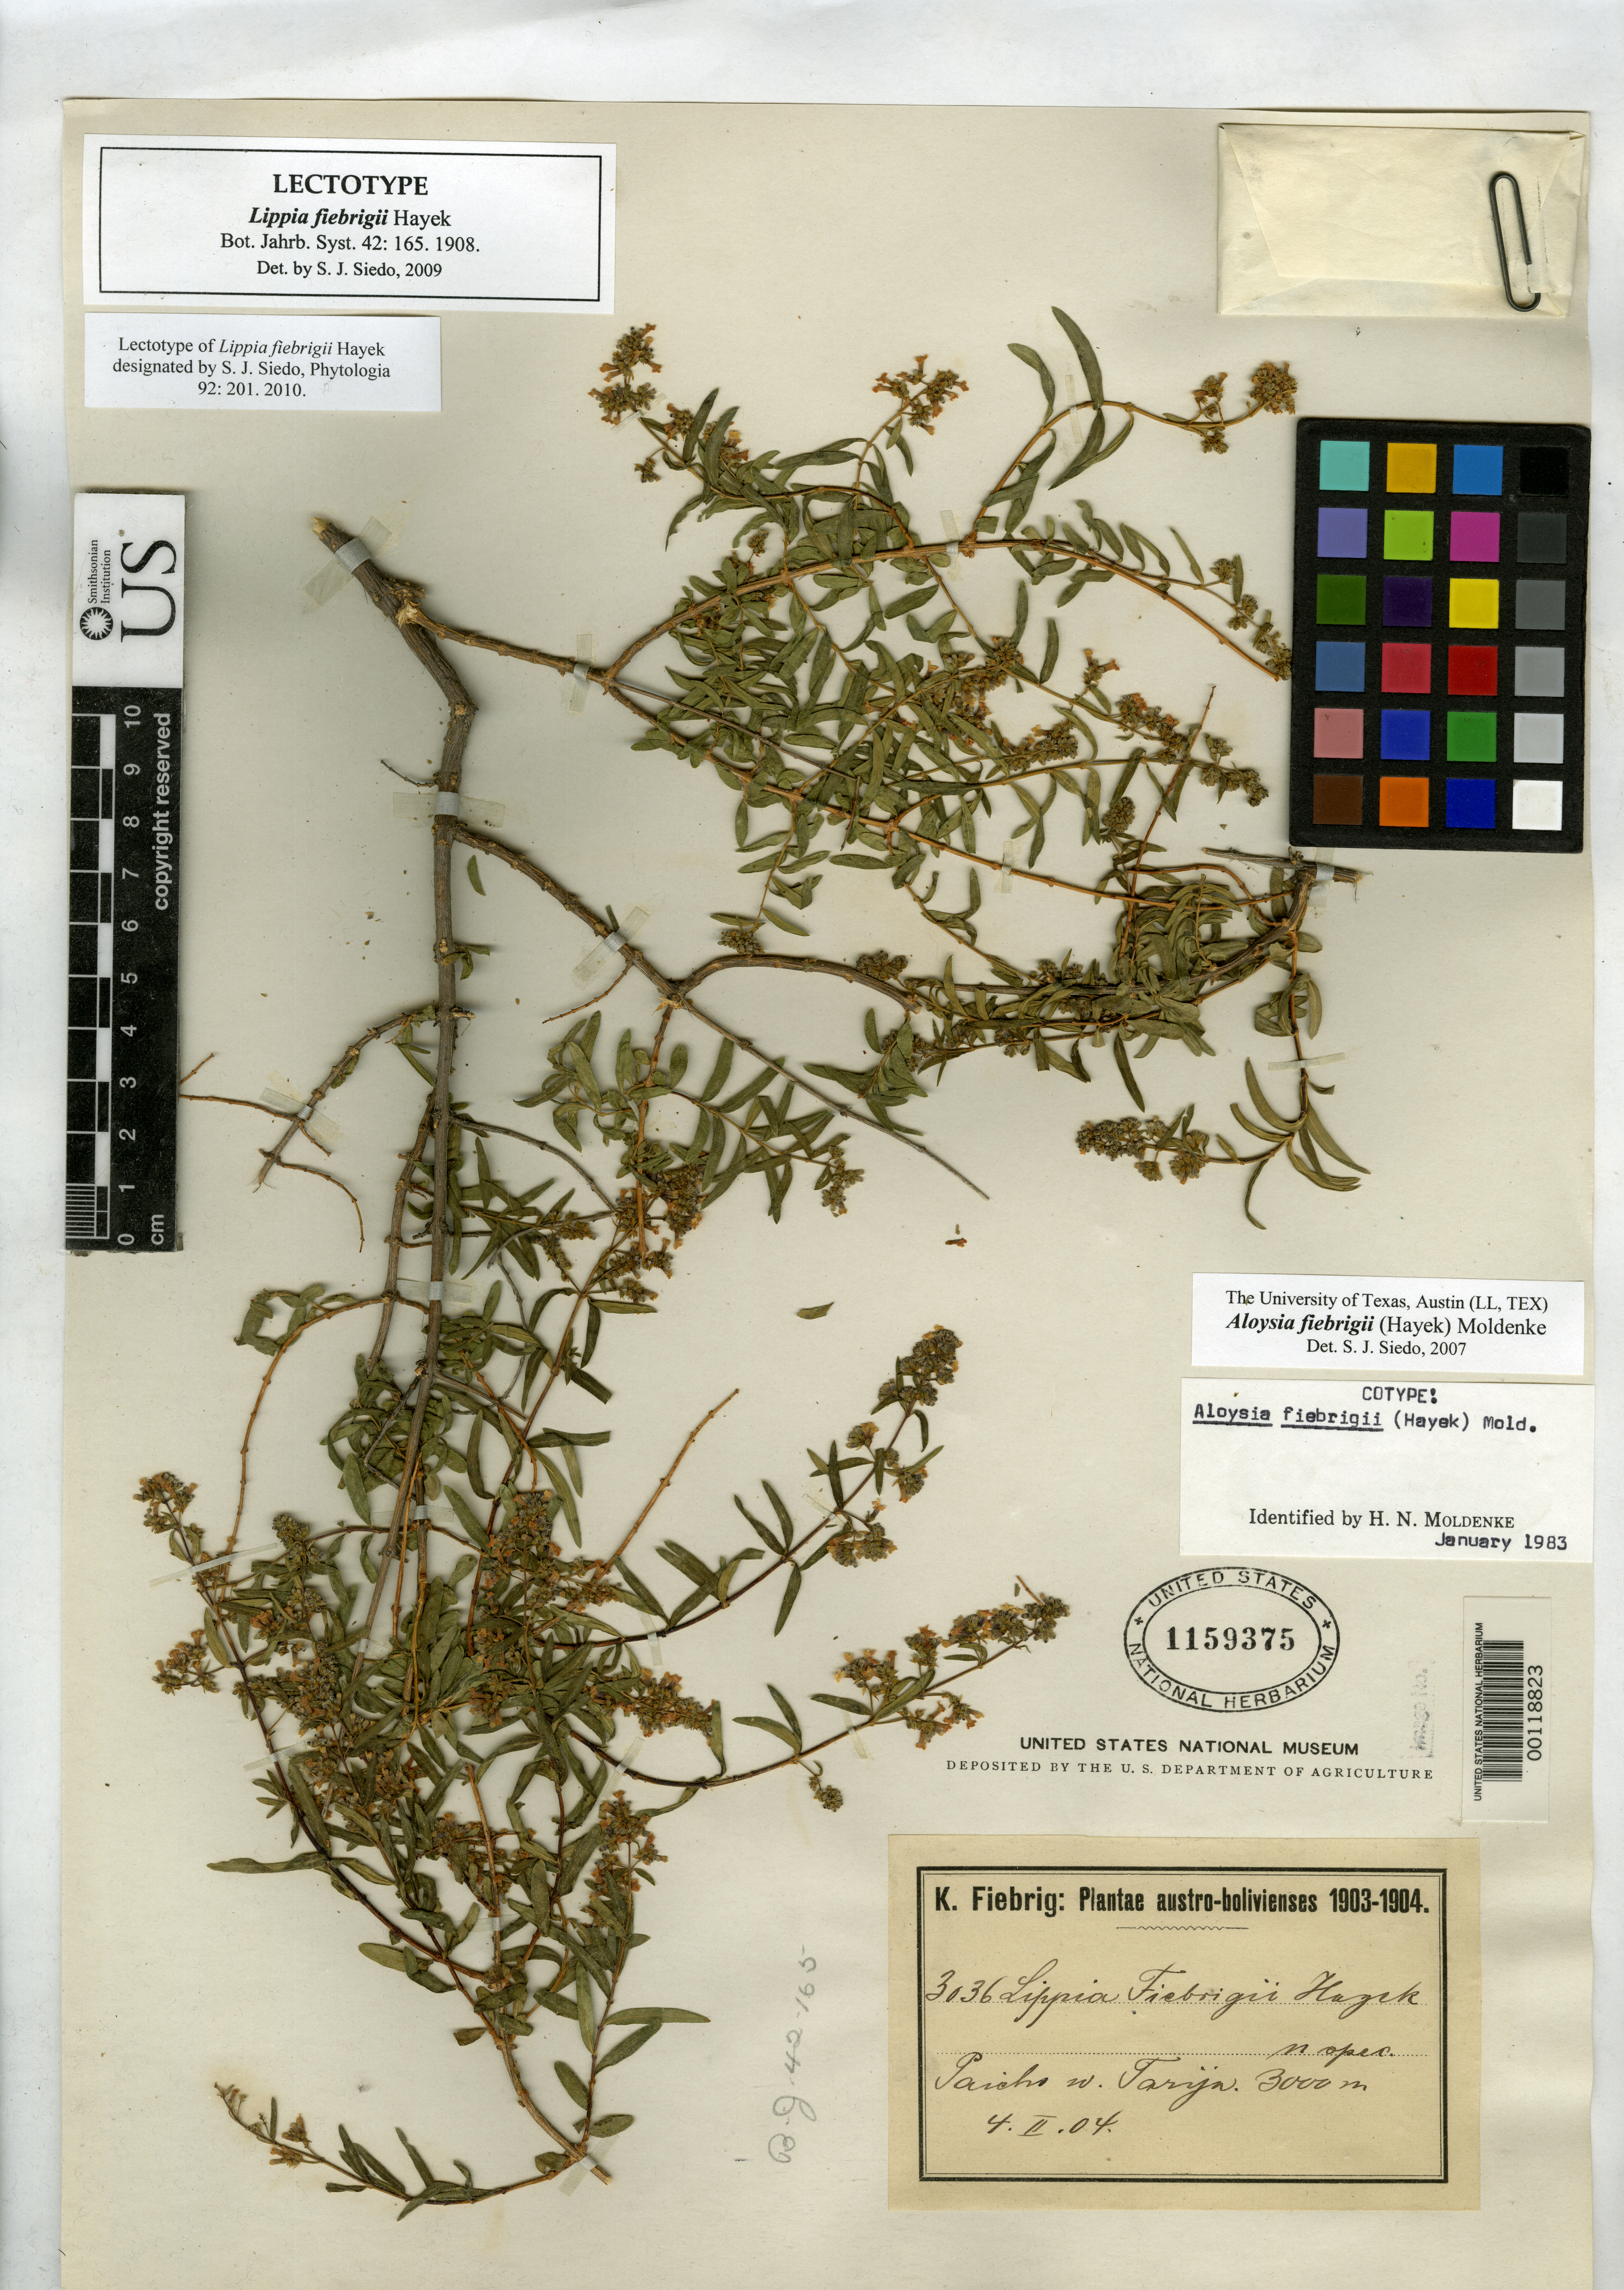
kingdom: Plantae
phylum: Tracheophyta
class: Magnoliopsida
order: Lamiales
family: Verbenaceae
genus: Lippia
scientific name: Lippia fiebrigii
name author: Hayek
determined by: Siedo, S. J.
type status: Lectotype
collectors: K. Fiebrig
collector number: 3036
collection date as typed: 04 Feb 1904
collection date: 1904-02-04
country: Bolivia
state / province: Tarija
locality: Paicho so. Tarija.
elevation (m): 3000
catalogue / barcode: US 1159375